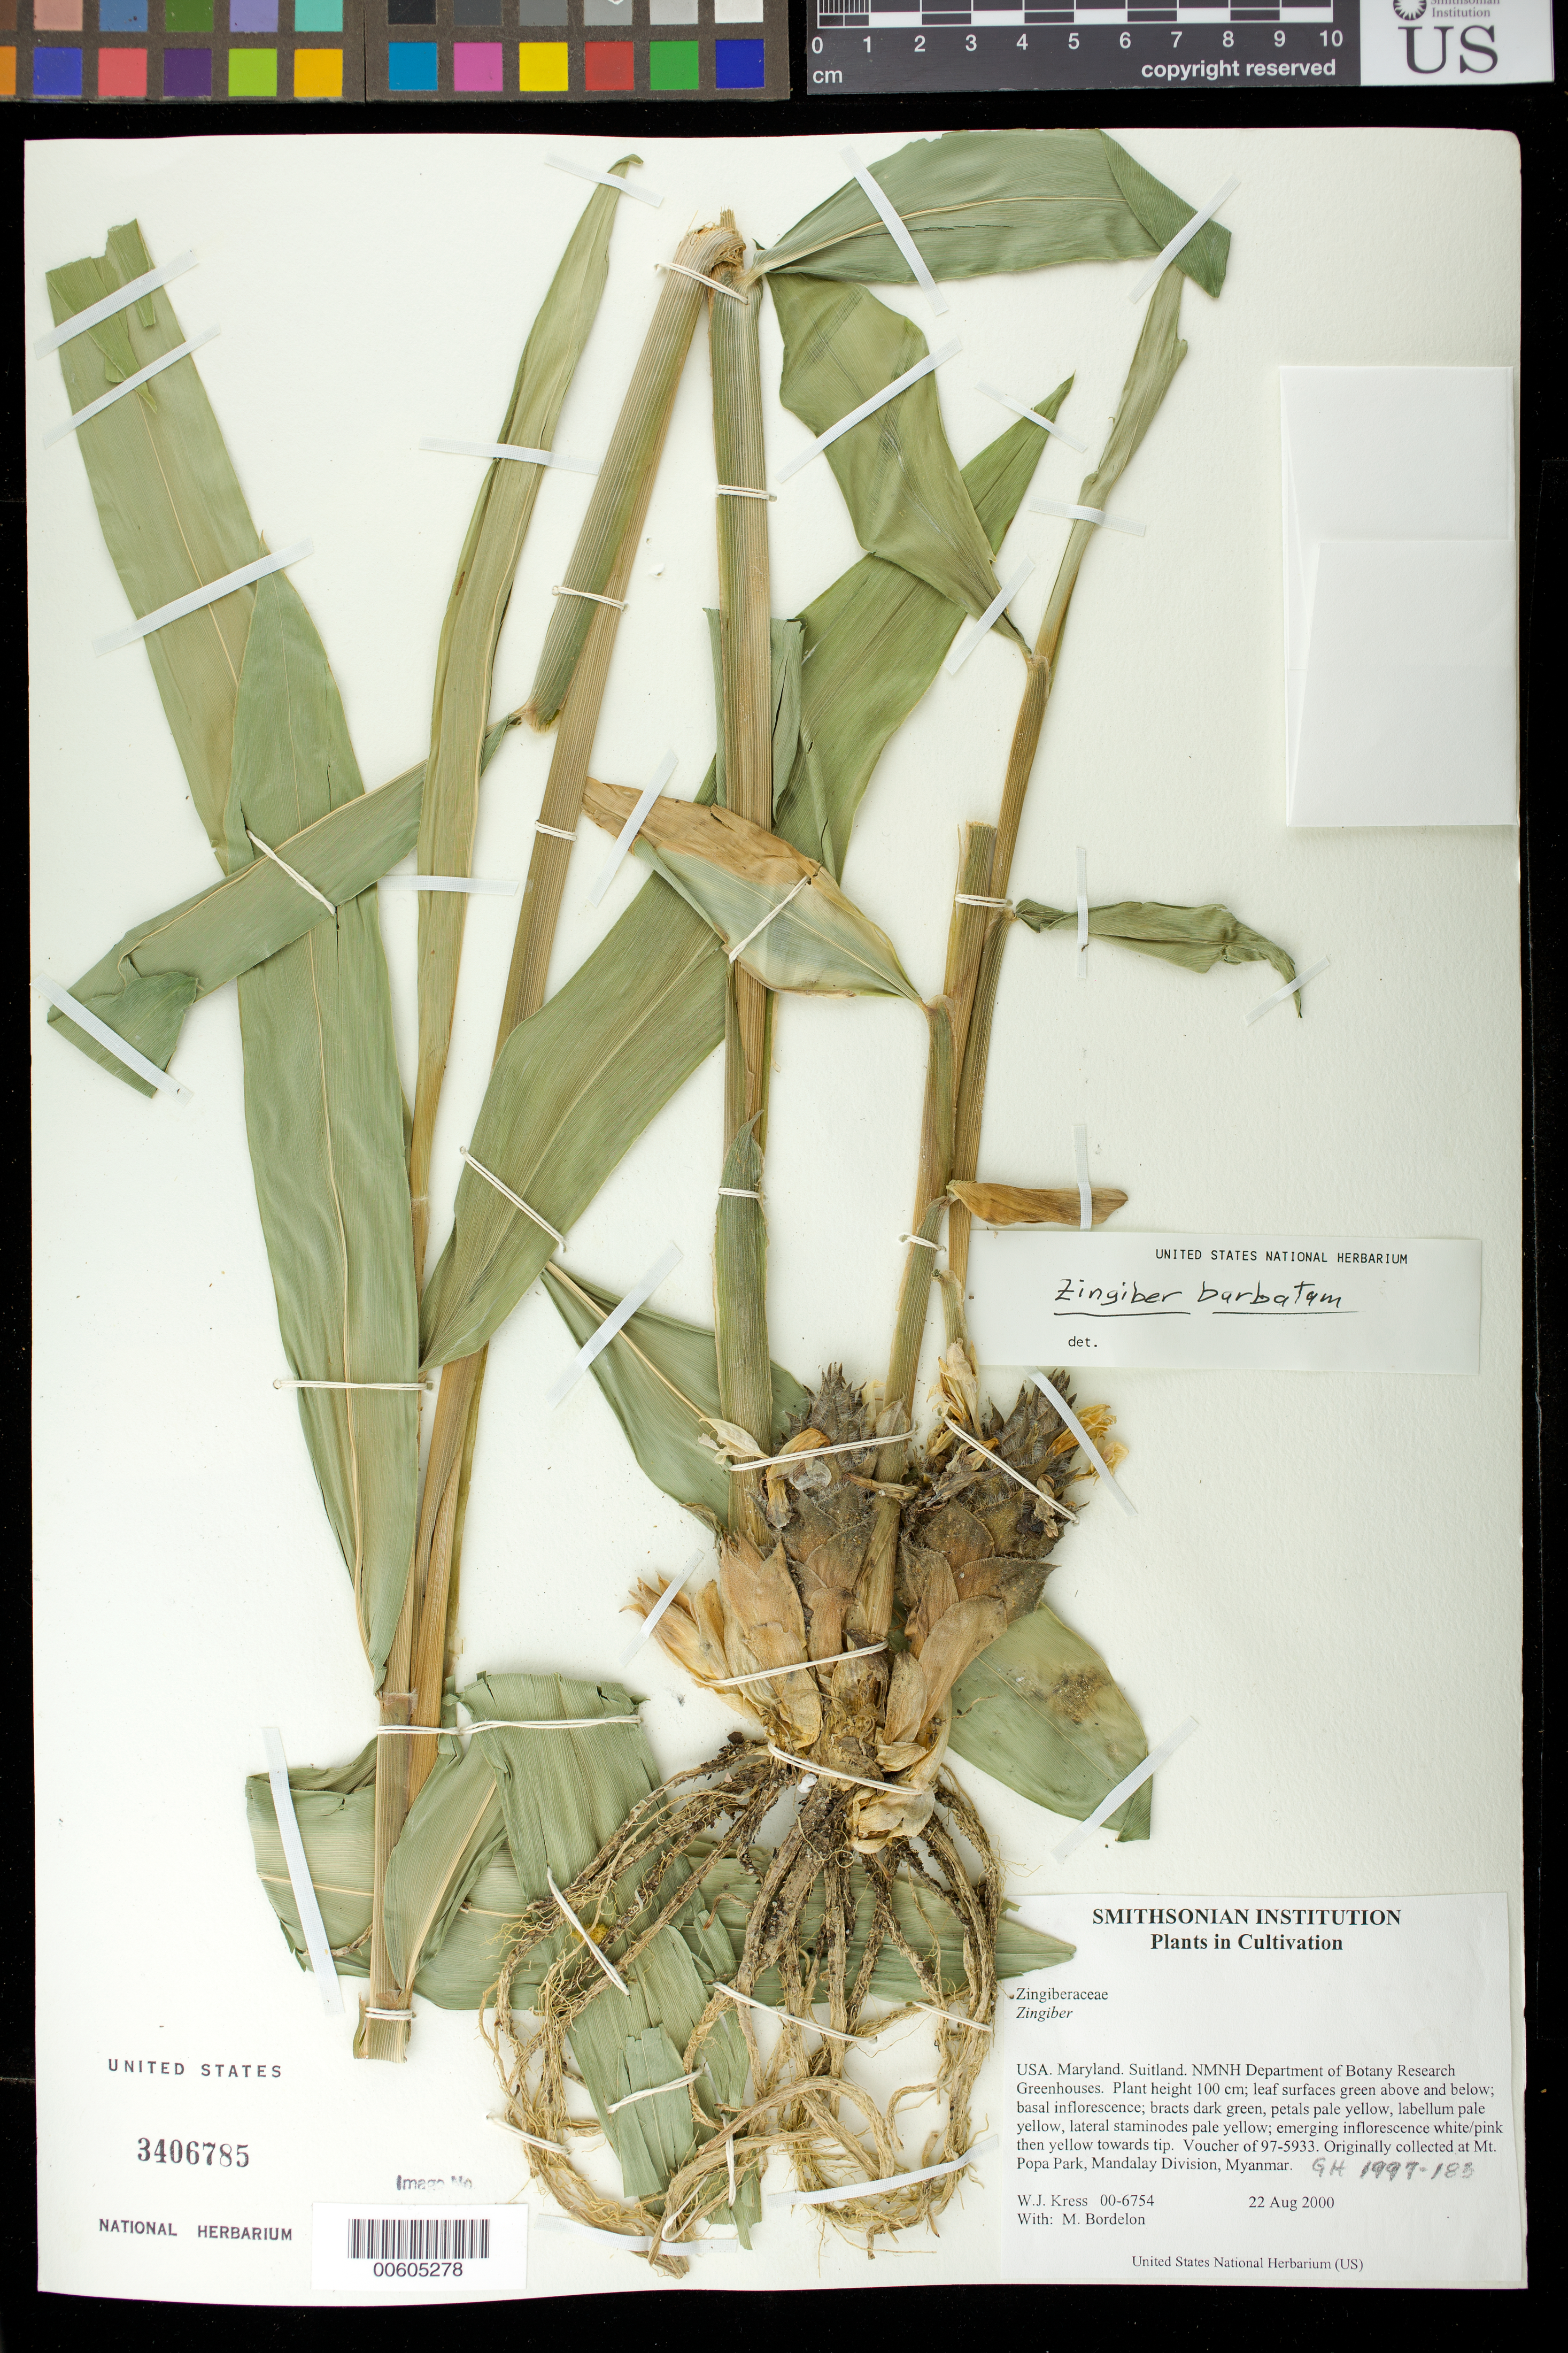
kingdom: Plantae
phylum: Tracheophyta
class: Liliopsida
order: Zingiberales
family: Zingiberaceae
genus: Zingiber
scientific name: Zingiber barbatum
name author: Wall.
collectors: W. J. Kress & M. Bordelon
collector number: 00-6754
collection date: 2000-08-22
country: United States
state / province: Maryland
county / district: Prince George's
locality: NMNH Botany Research Greenhouses. Suitland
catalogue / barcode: US 3406785